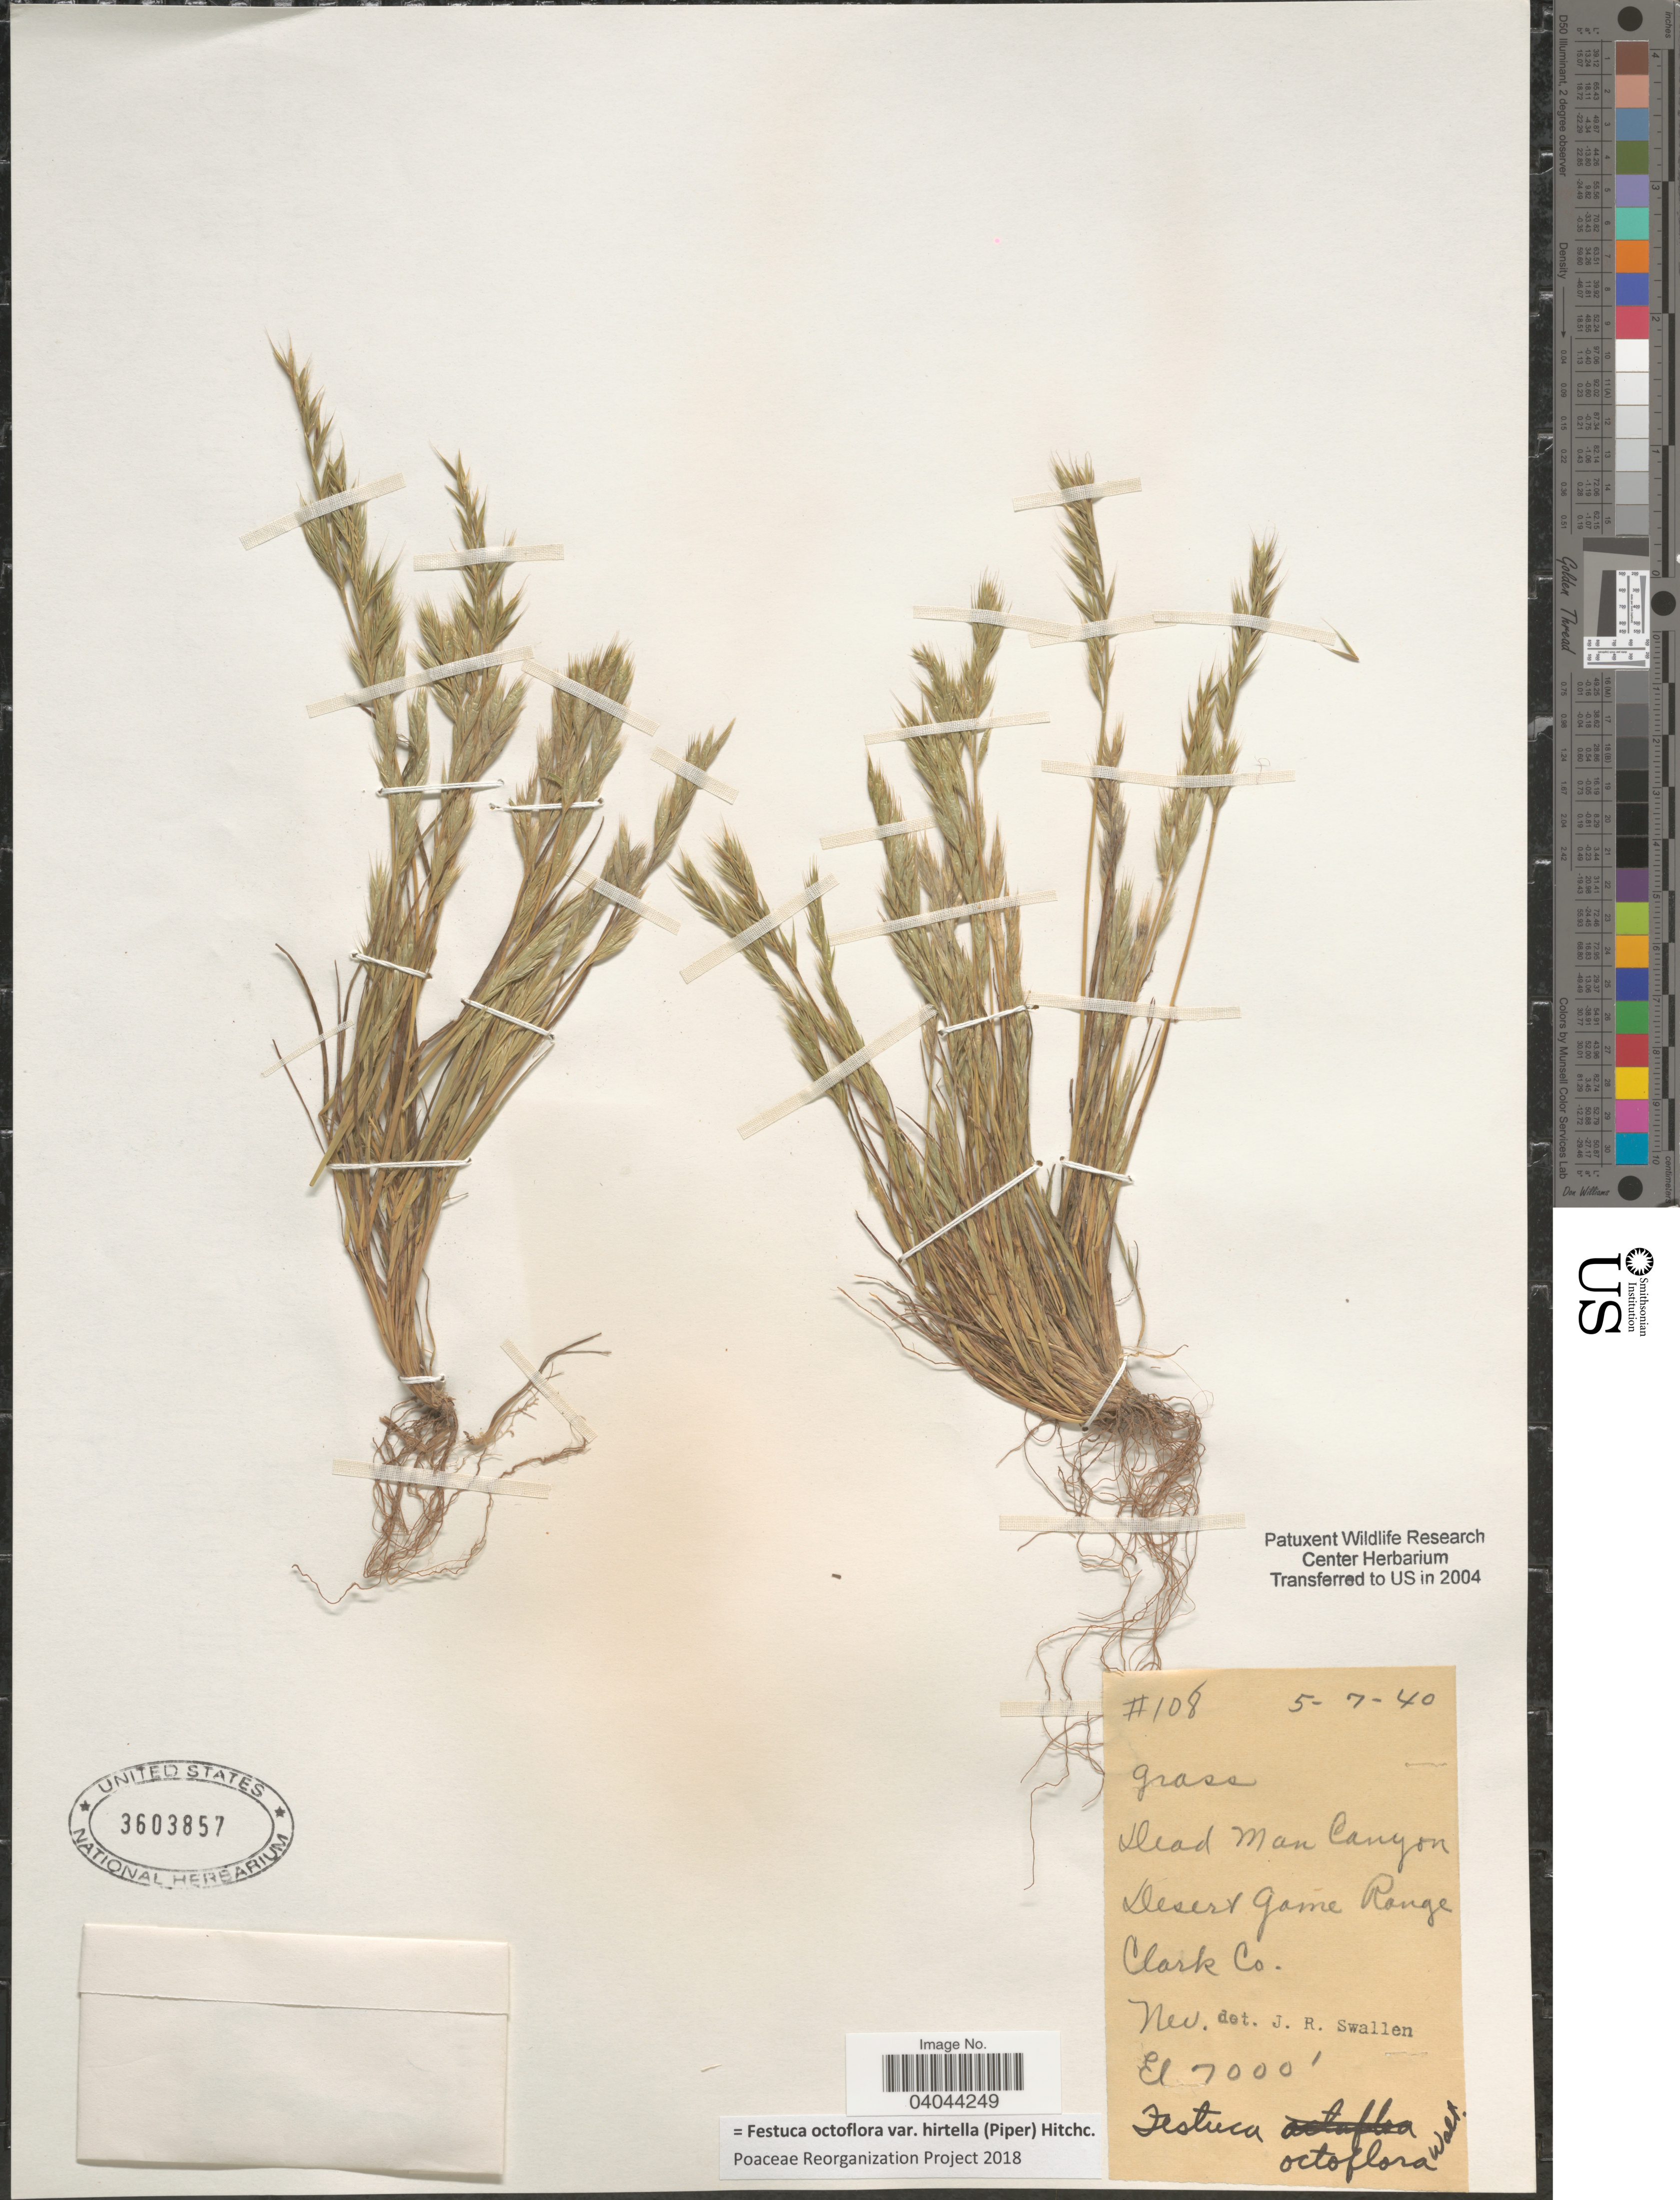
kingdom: Plantae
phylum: Tracheophyta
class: Liliopsida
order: Poales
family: Poaceae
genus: Festuca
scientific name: Festuca octoflora var. hirtella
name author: Piper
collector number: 108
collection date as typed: Transcribed d/m/y: 7/5/40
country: United States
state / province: Nevada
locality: Dead Man Canyon. Desert Game Range. Clark Co.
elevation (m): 2134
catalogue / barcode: US 3603857